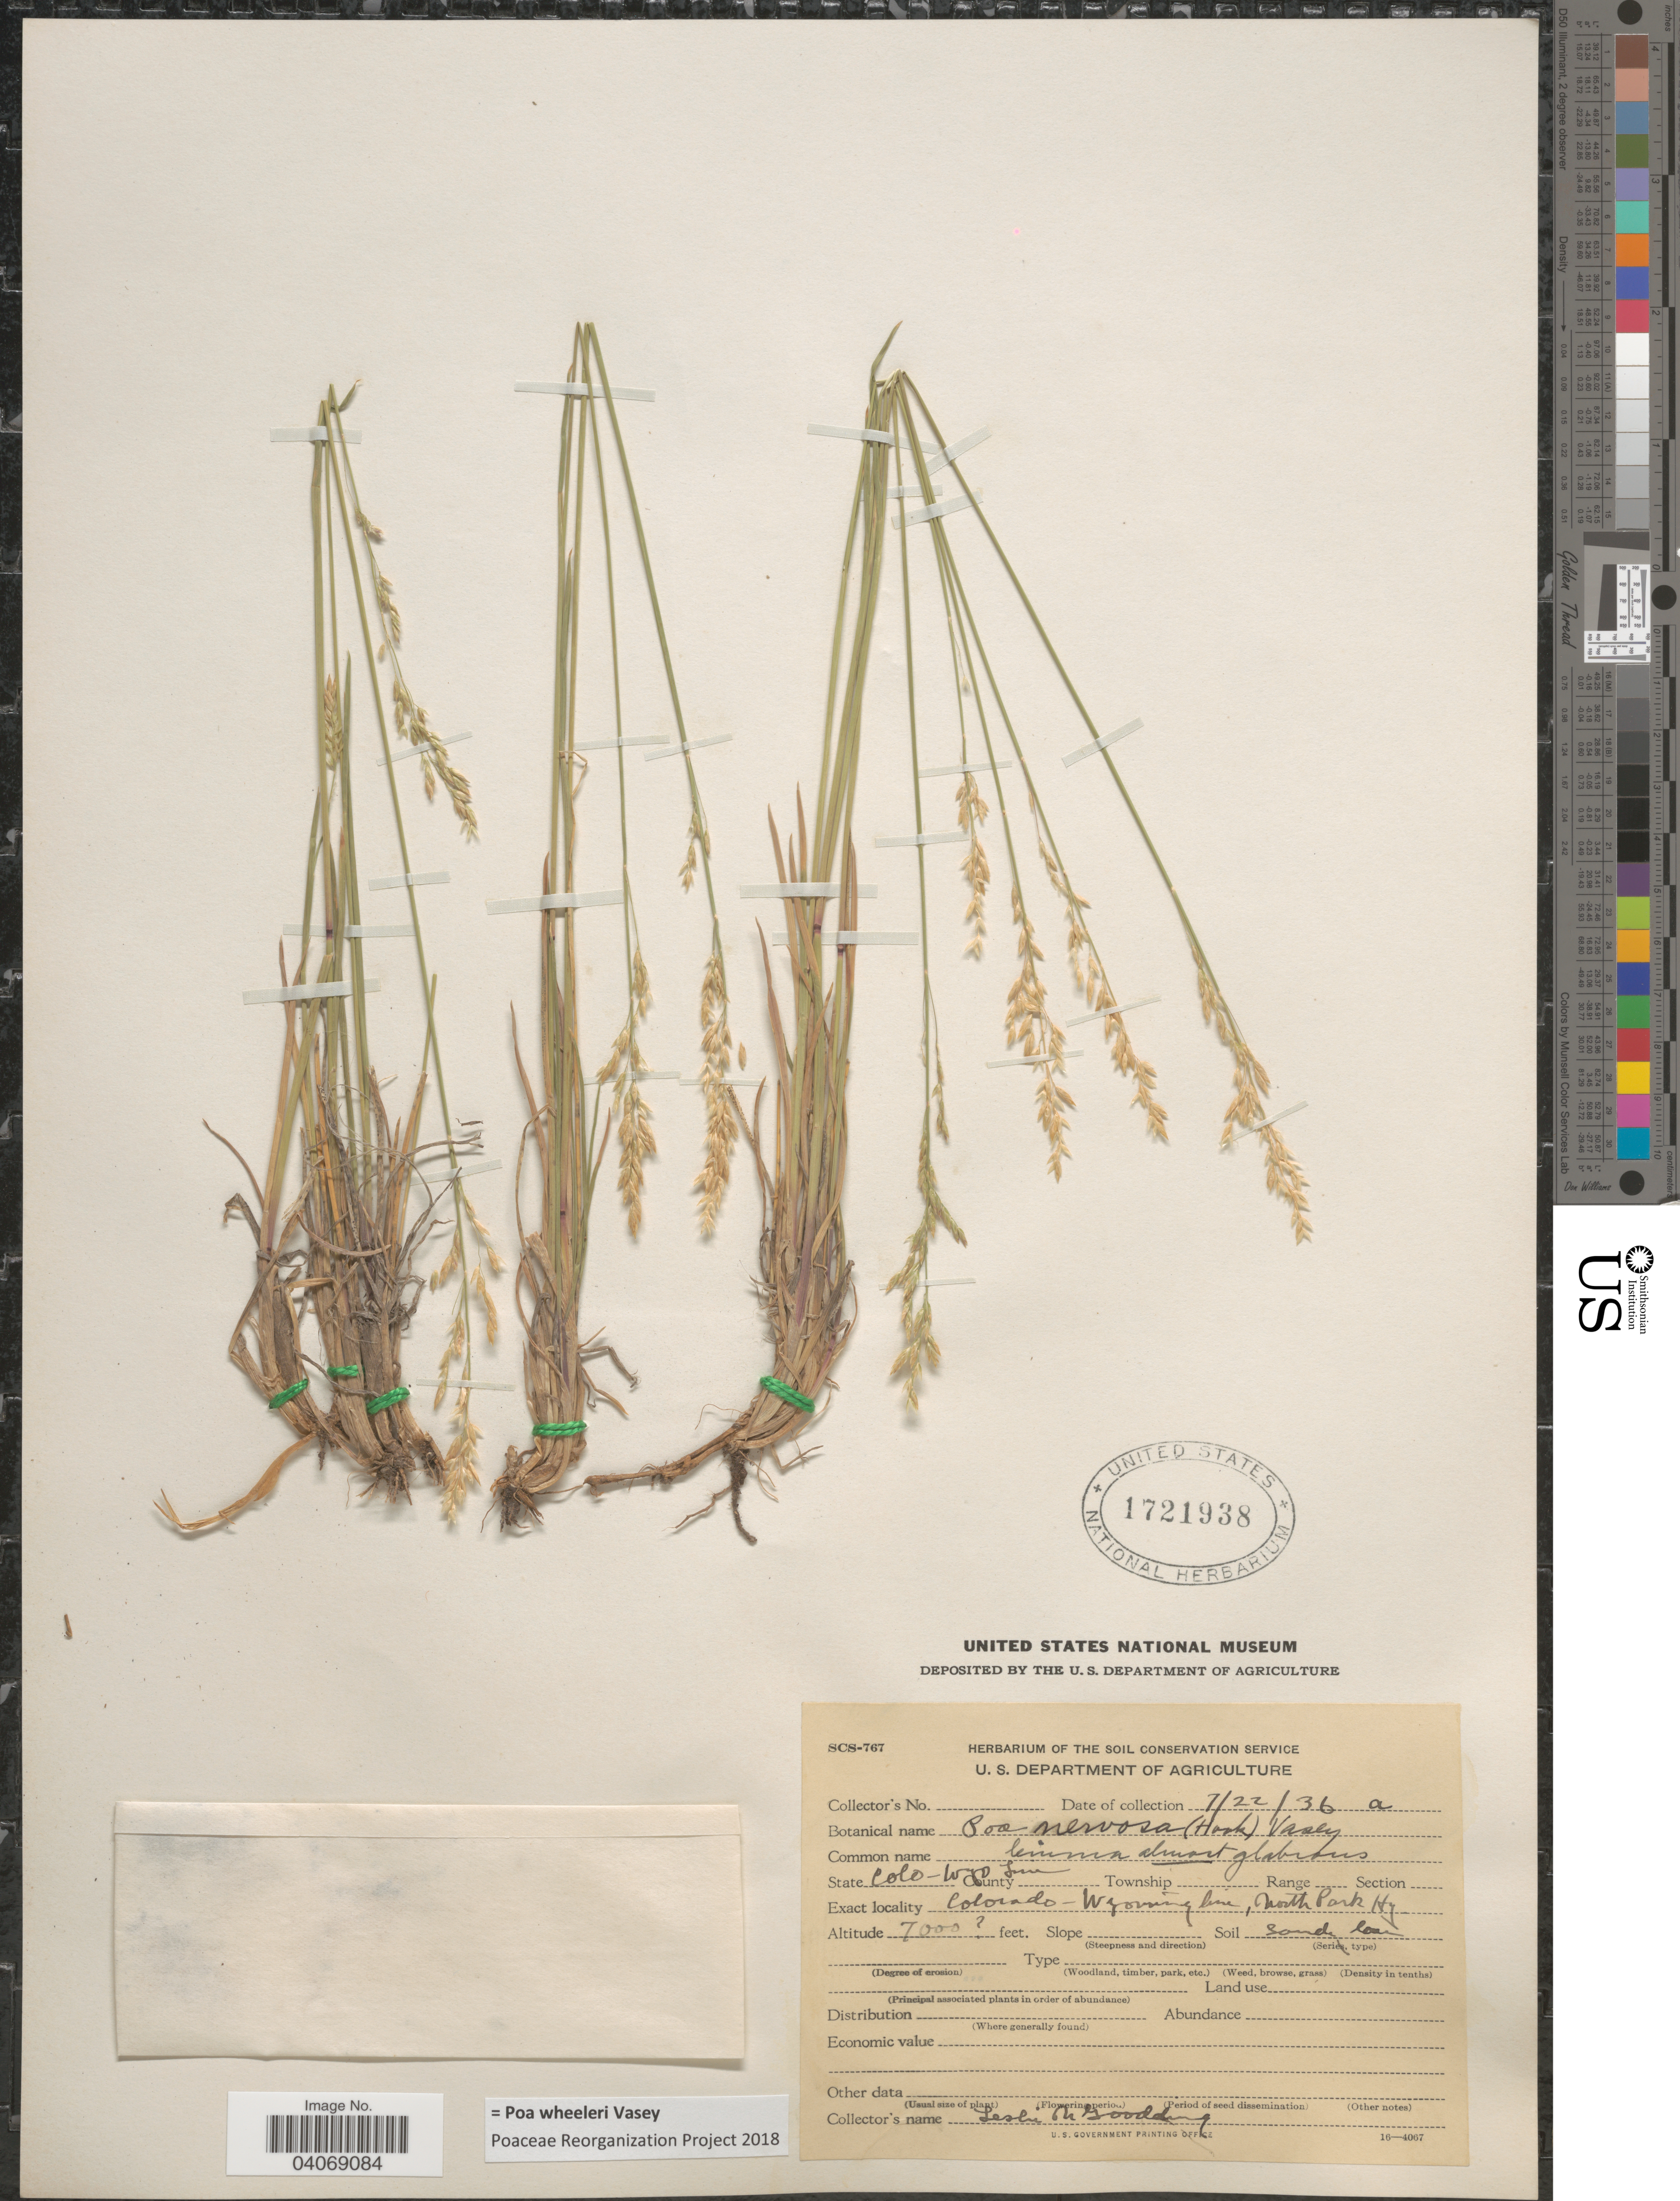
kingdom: Plantae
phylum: Tracheophyta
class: Liliopsida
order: Poales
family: Poaceae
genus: Poa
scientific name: Poa wheeleri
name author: Vasey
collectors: L. N. Goodding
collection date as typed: Transcribed d/m/y: 22/7/36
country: United States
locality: Colorado-Wyoming line, North Park Hy.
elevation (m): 2134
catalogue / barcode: US 1721938